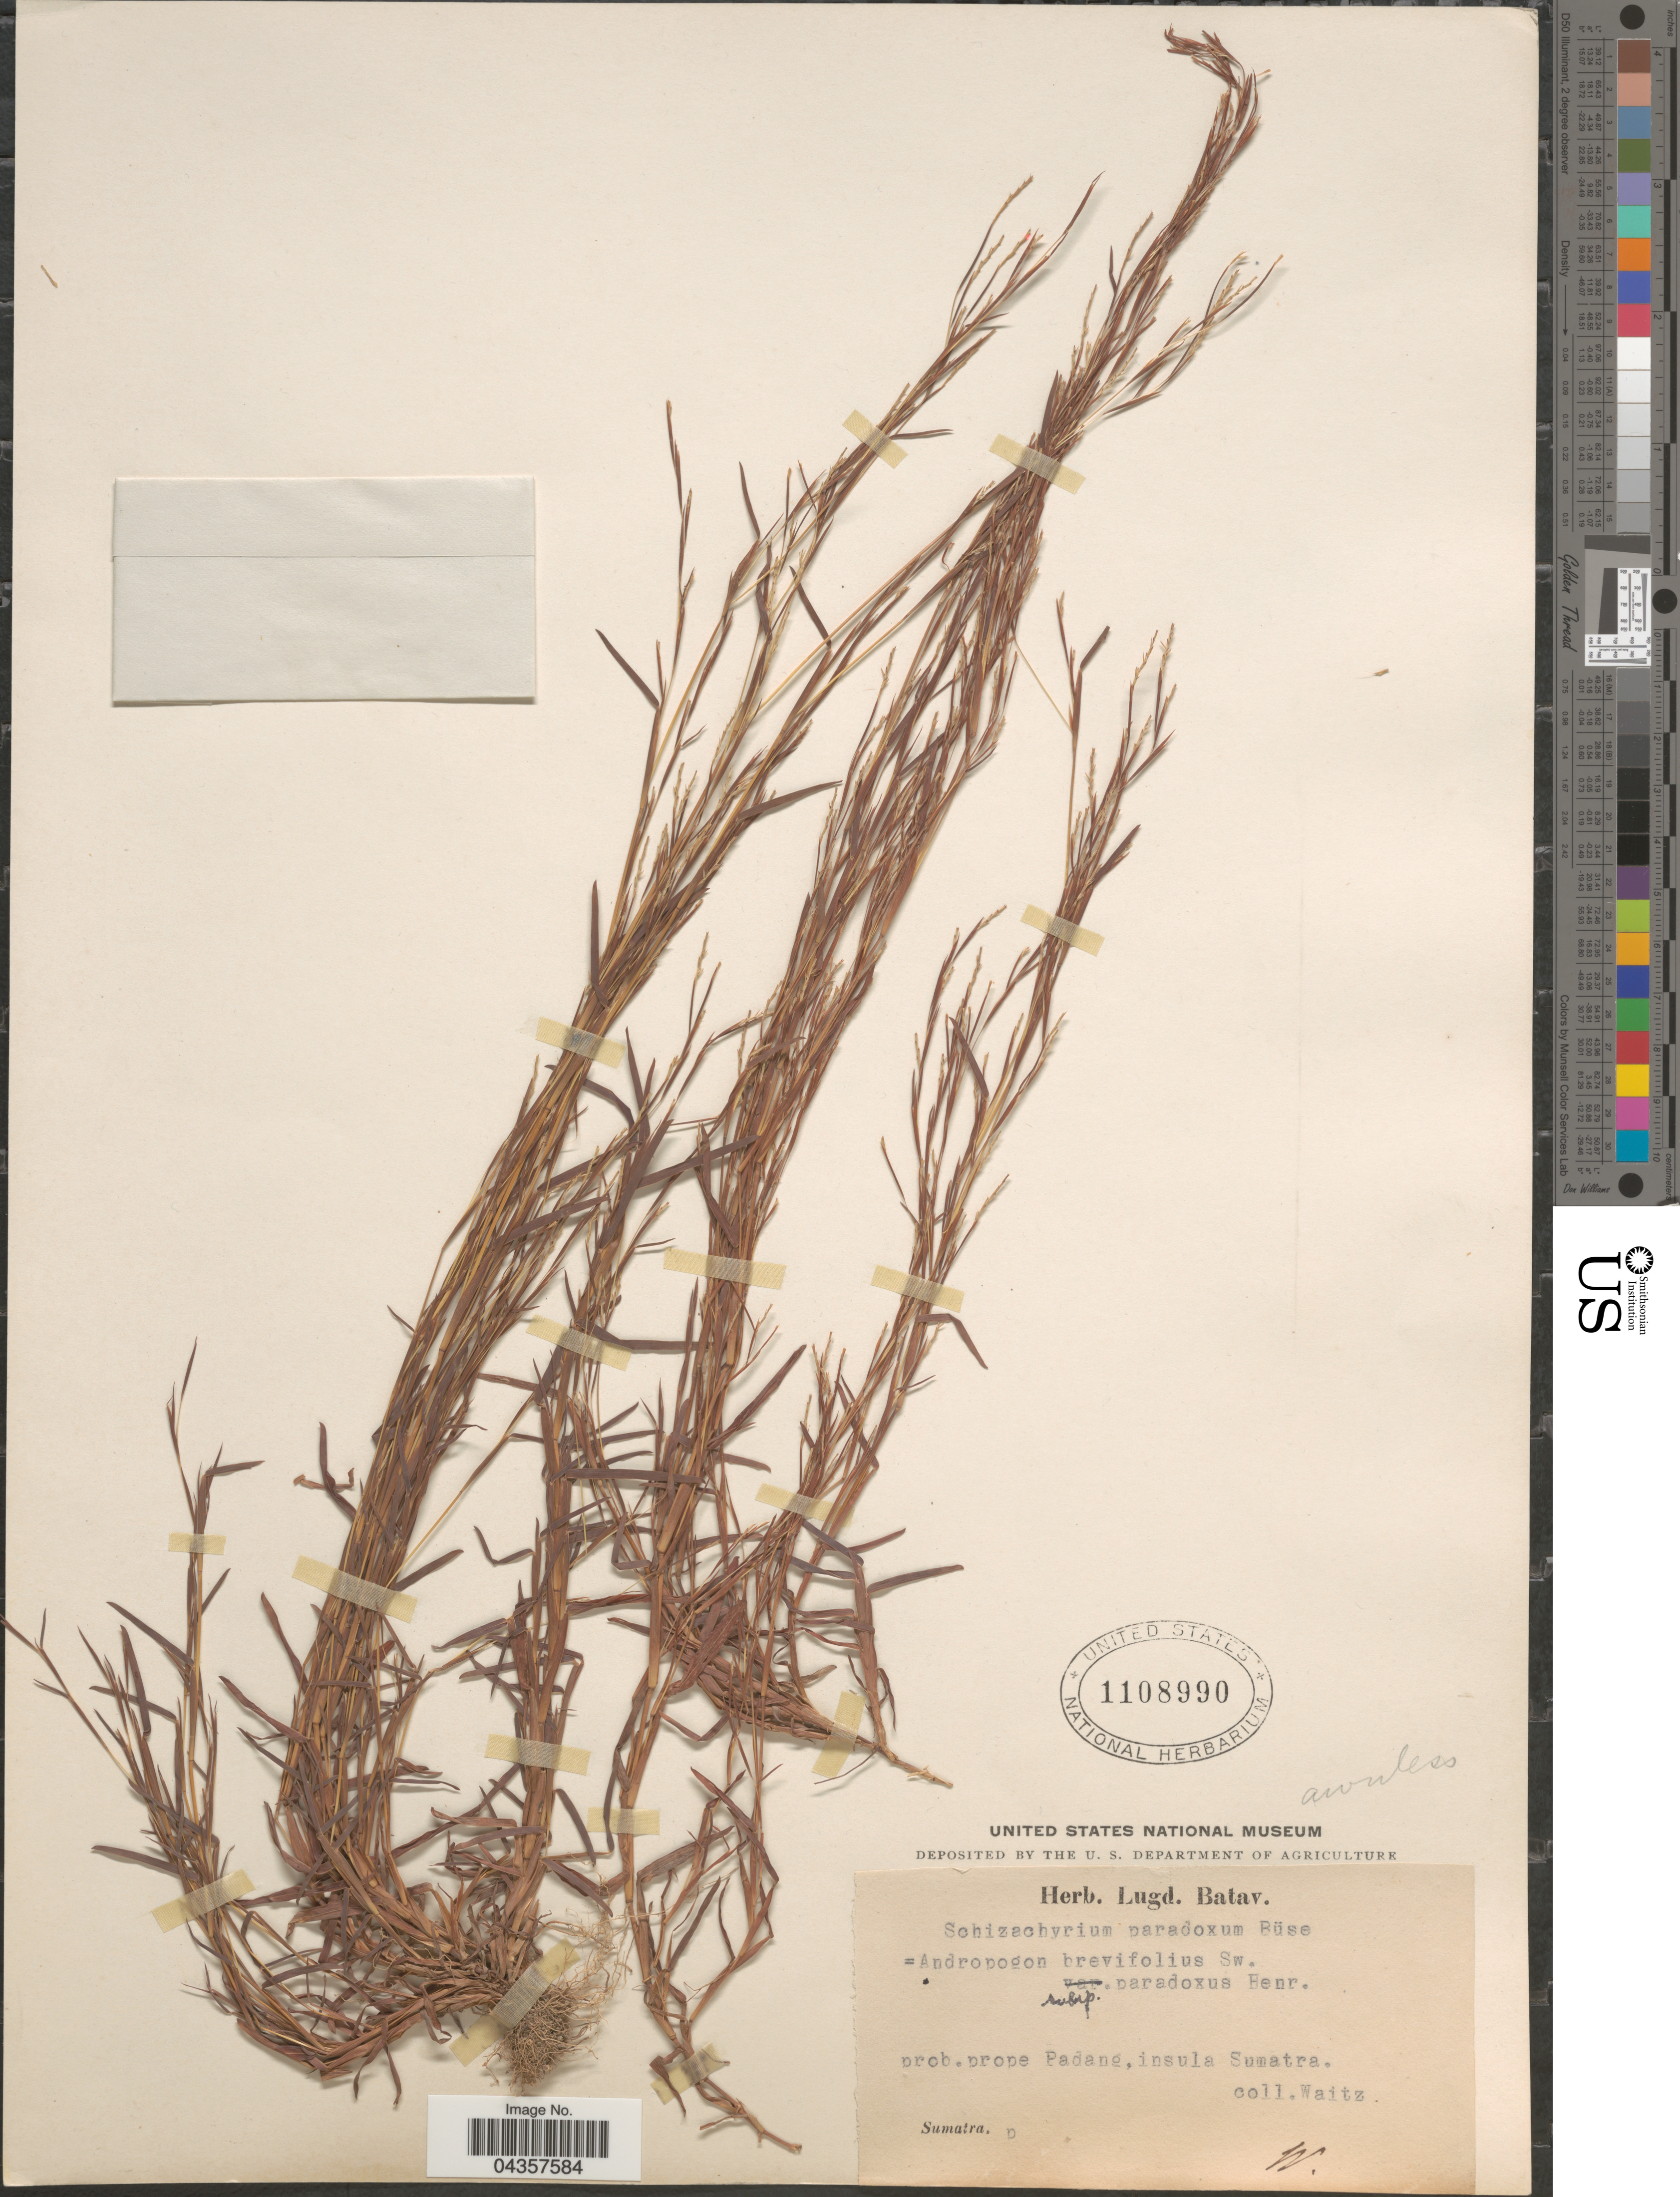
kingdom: Plantae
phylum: Tracheophyta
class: Liliopsida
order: Poales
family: Poaceae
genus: Schizachyrium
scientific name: Schizachyrium sp.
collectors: -. Waitz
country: Indonesia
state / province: Sumatra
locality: Prob. prope Padang, insula Sumatra.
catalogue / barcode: US 1108990